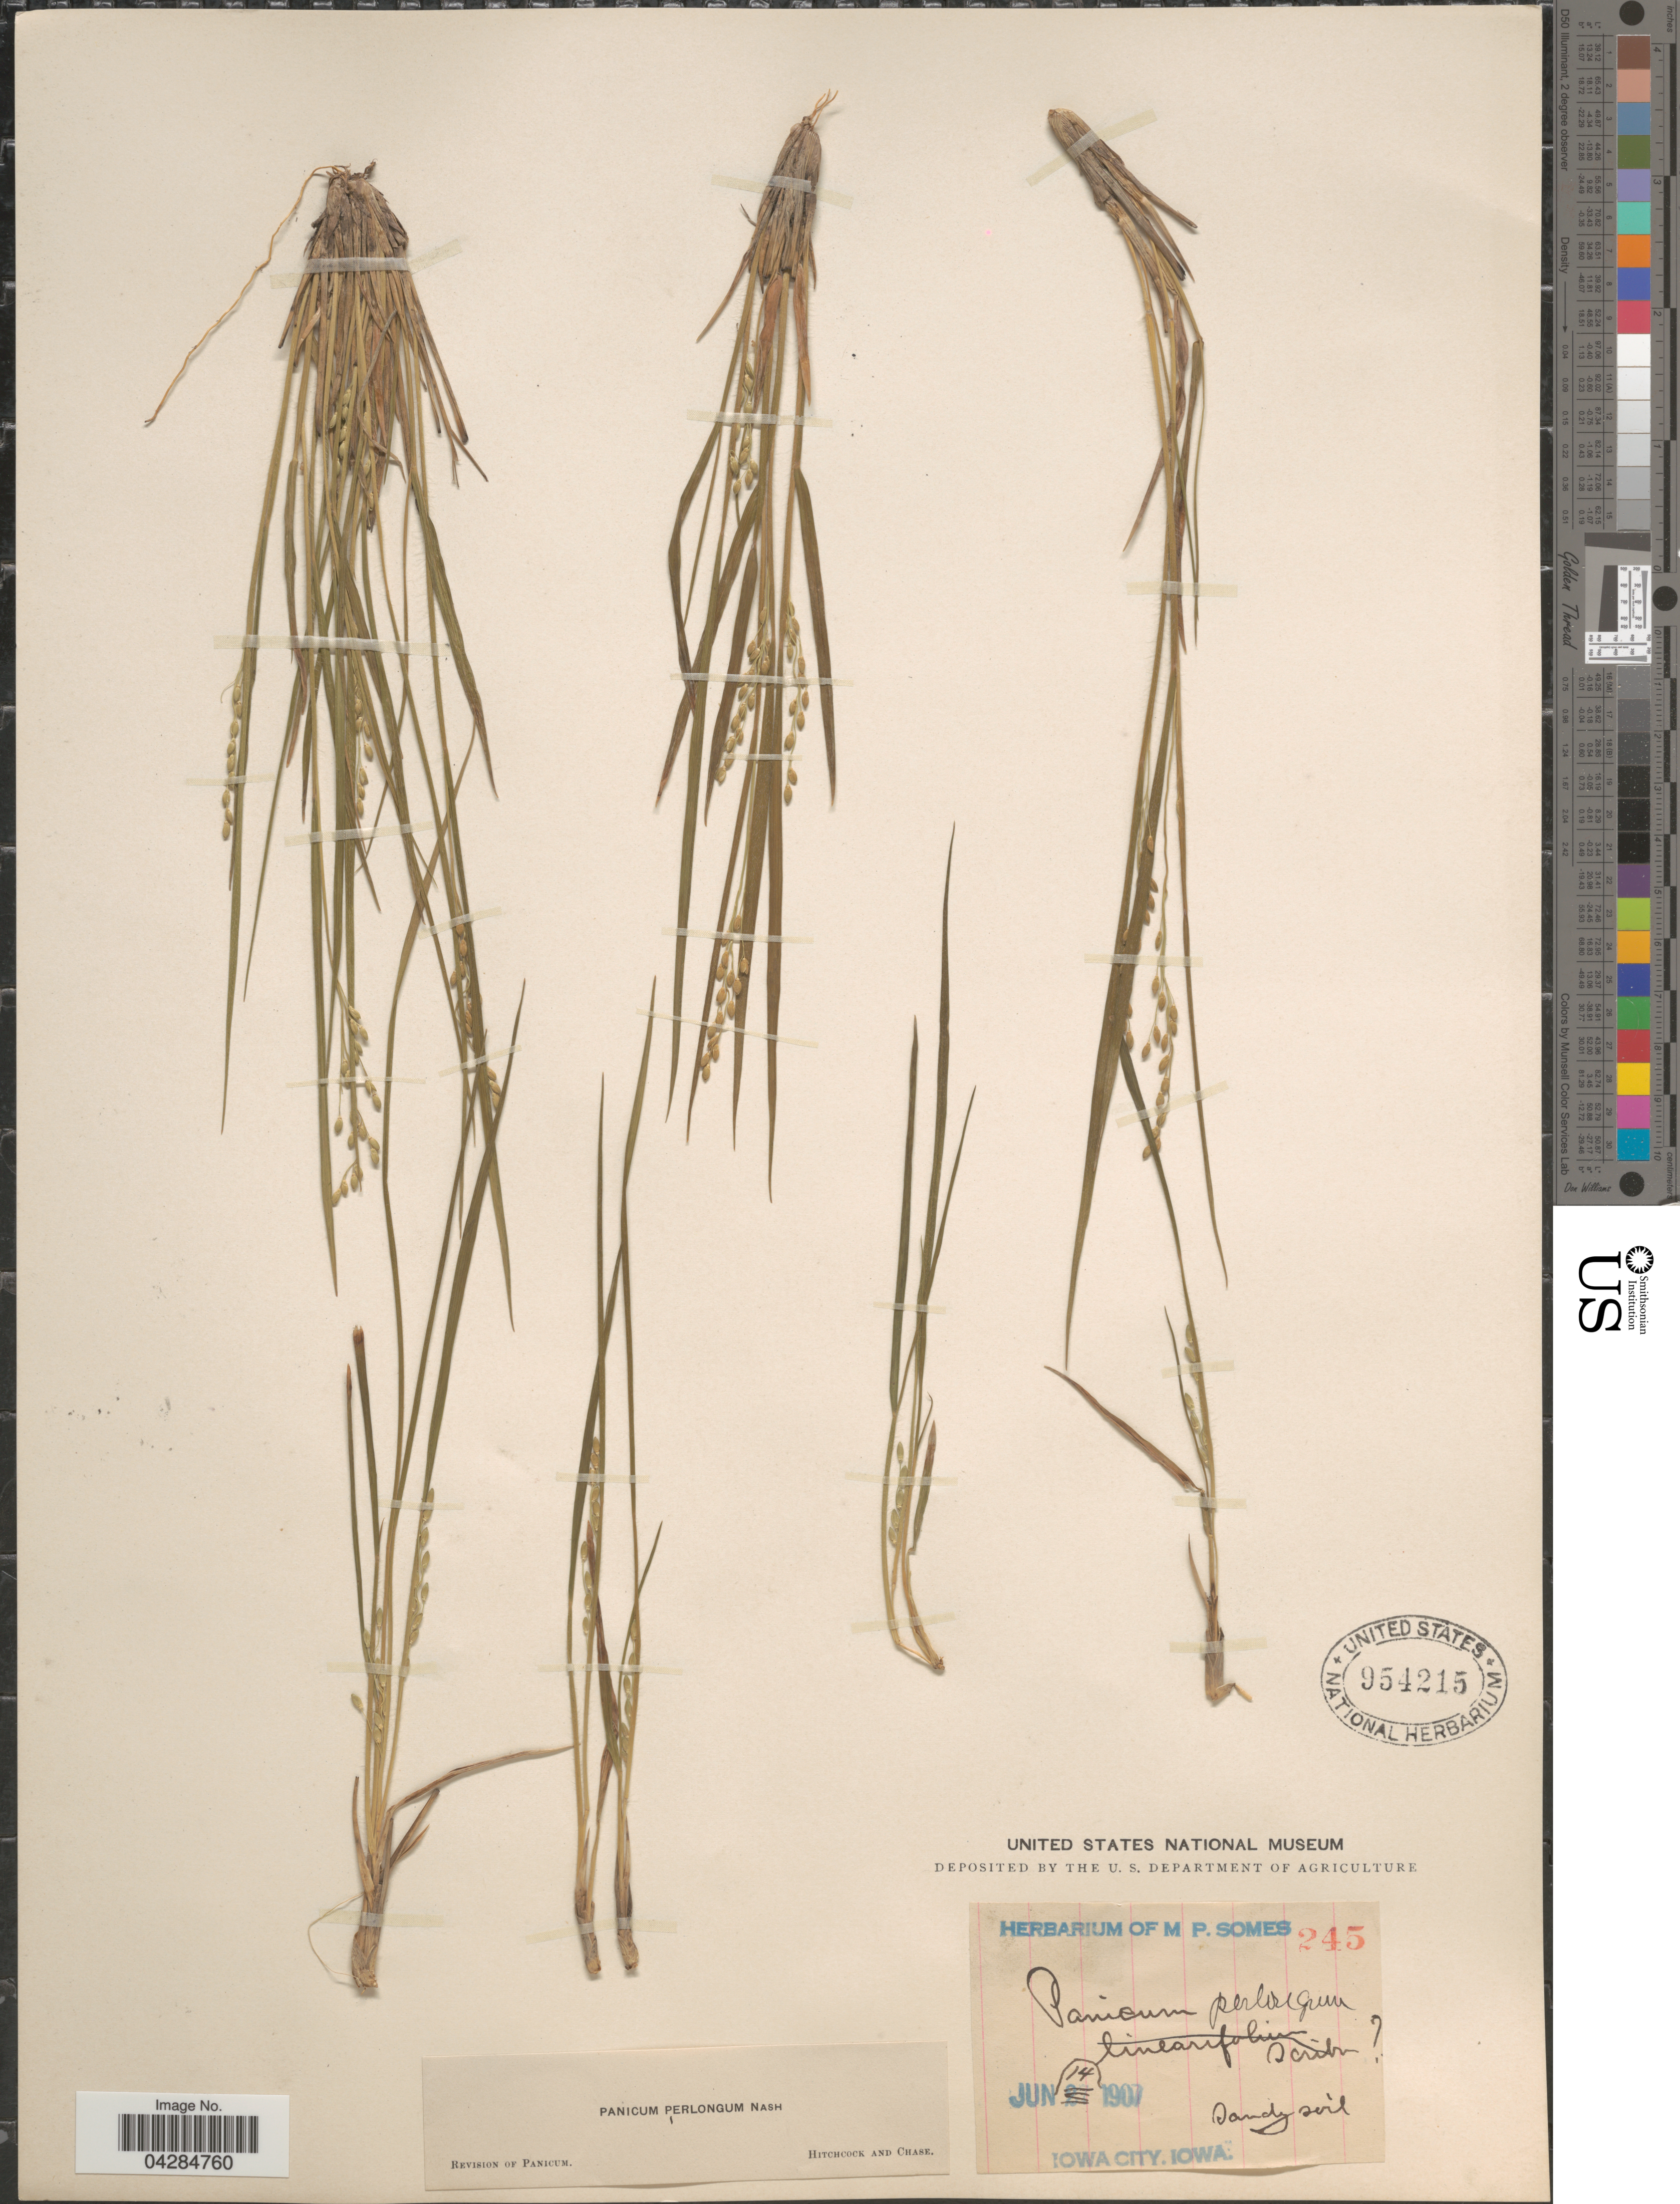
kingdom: Plantae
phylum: Tracheophyta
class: Liliopsida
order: Poales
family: Poaceae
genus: Dichanthelium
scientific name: Dichanthelium perlongum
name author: (Nash) Freckmann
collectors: M. Somes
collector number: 245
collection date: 1907-06-14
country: United States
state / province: Iowa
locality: Iowa City.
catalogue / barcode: US 954215